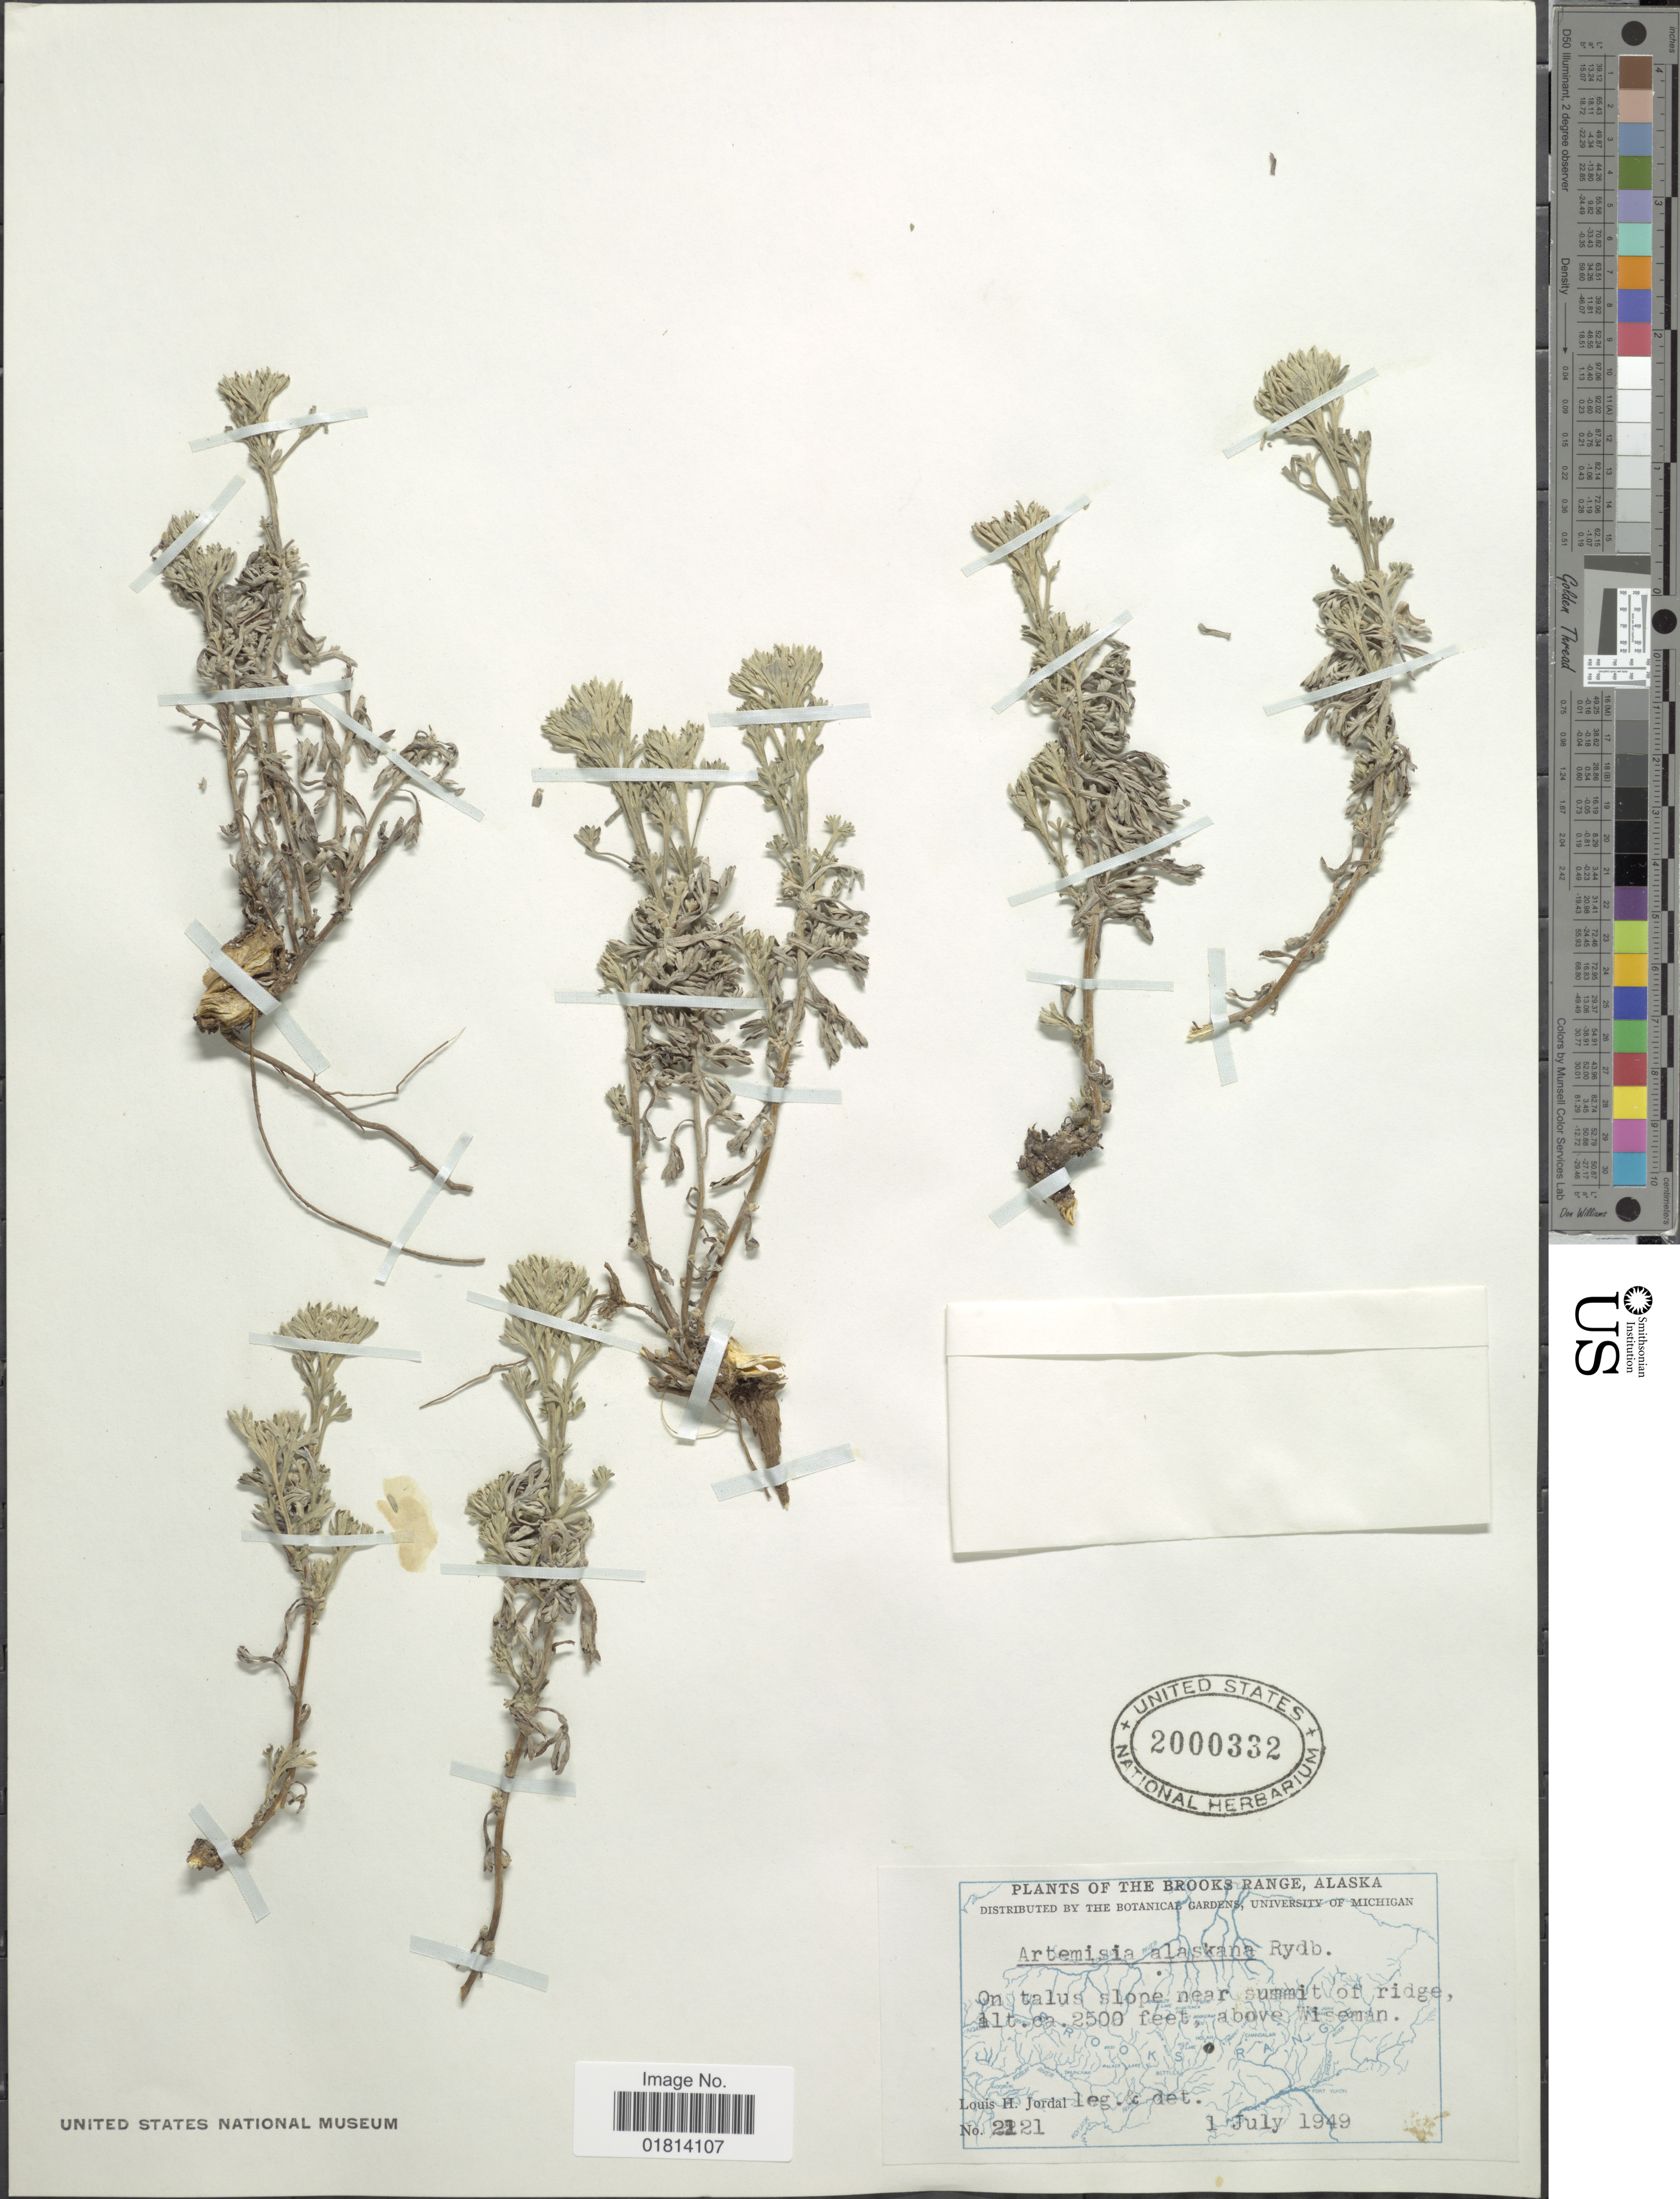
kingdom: Plantae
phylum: Tracheophyta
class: Magnoliopsida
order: Asterales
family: Asteraceae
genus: Artemisia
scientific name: Artemisia alaskana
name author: Rydb.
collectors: L. Jordal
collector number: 2121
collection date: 1949-07-01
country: United States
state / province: Alaska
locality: Brooks Range, Alaska. On talus slope near summit of ridge, above Wiseman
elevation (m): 762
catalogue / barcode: US 2000332